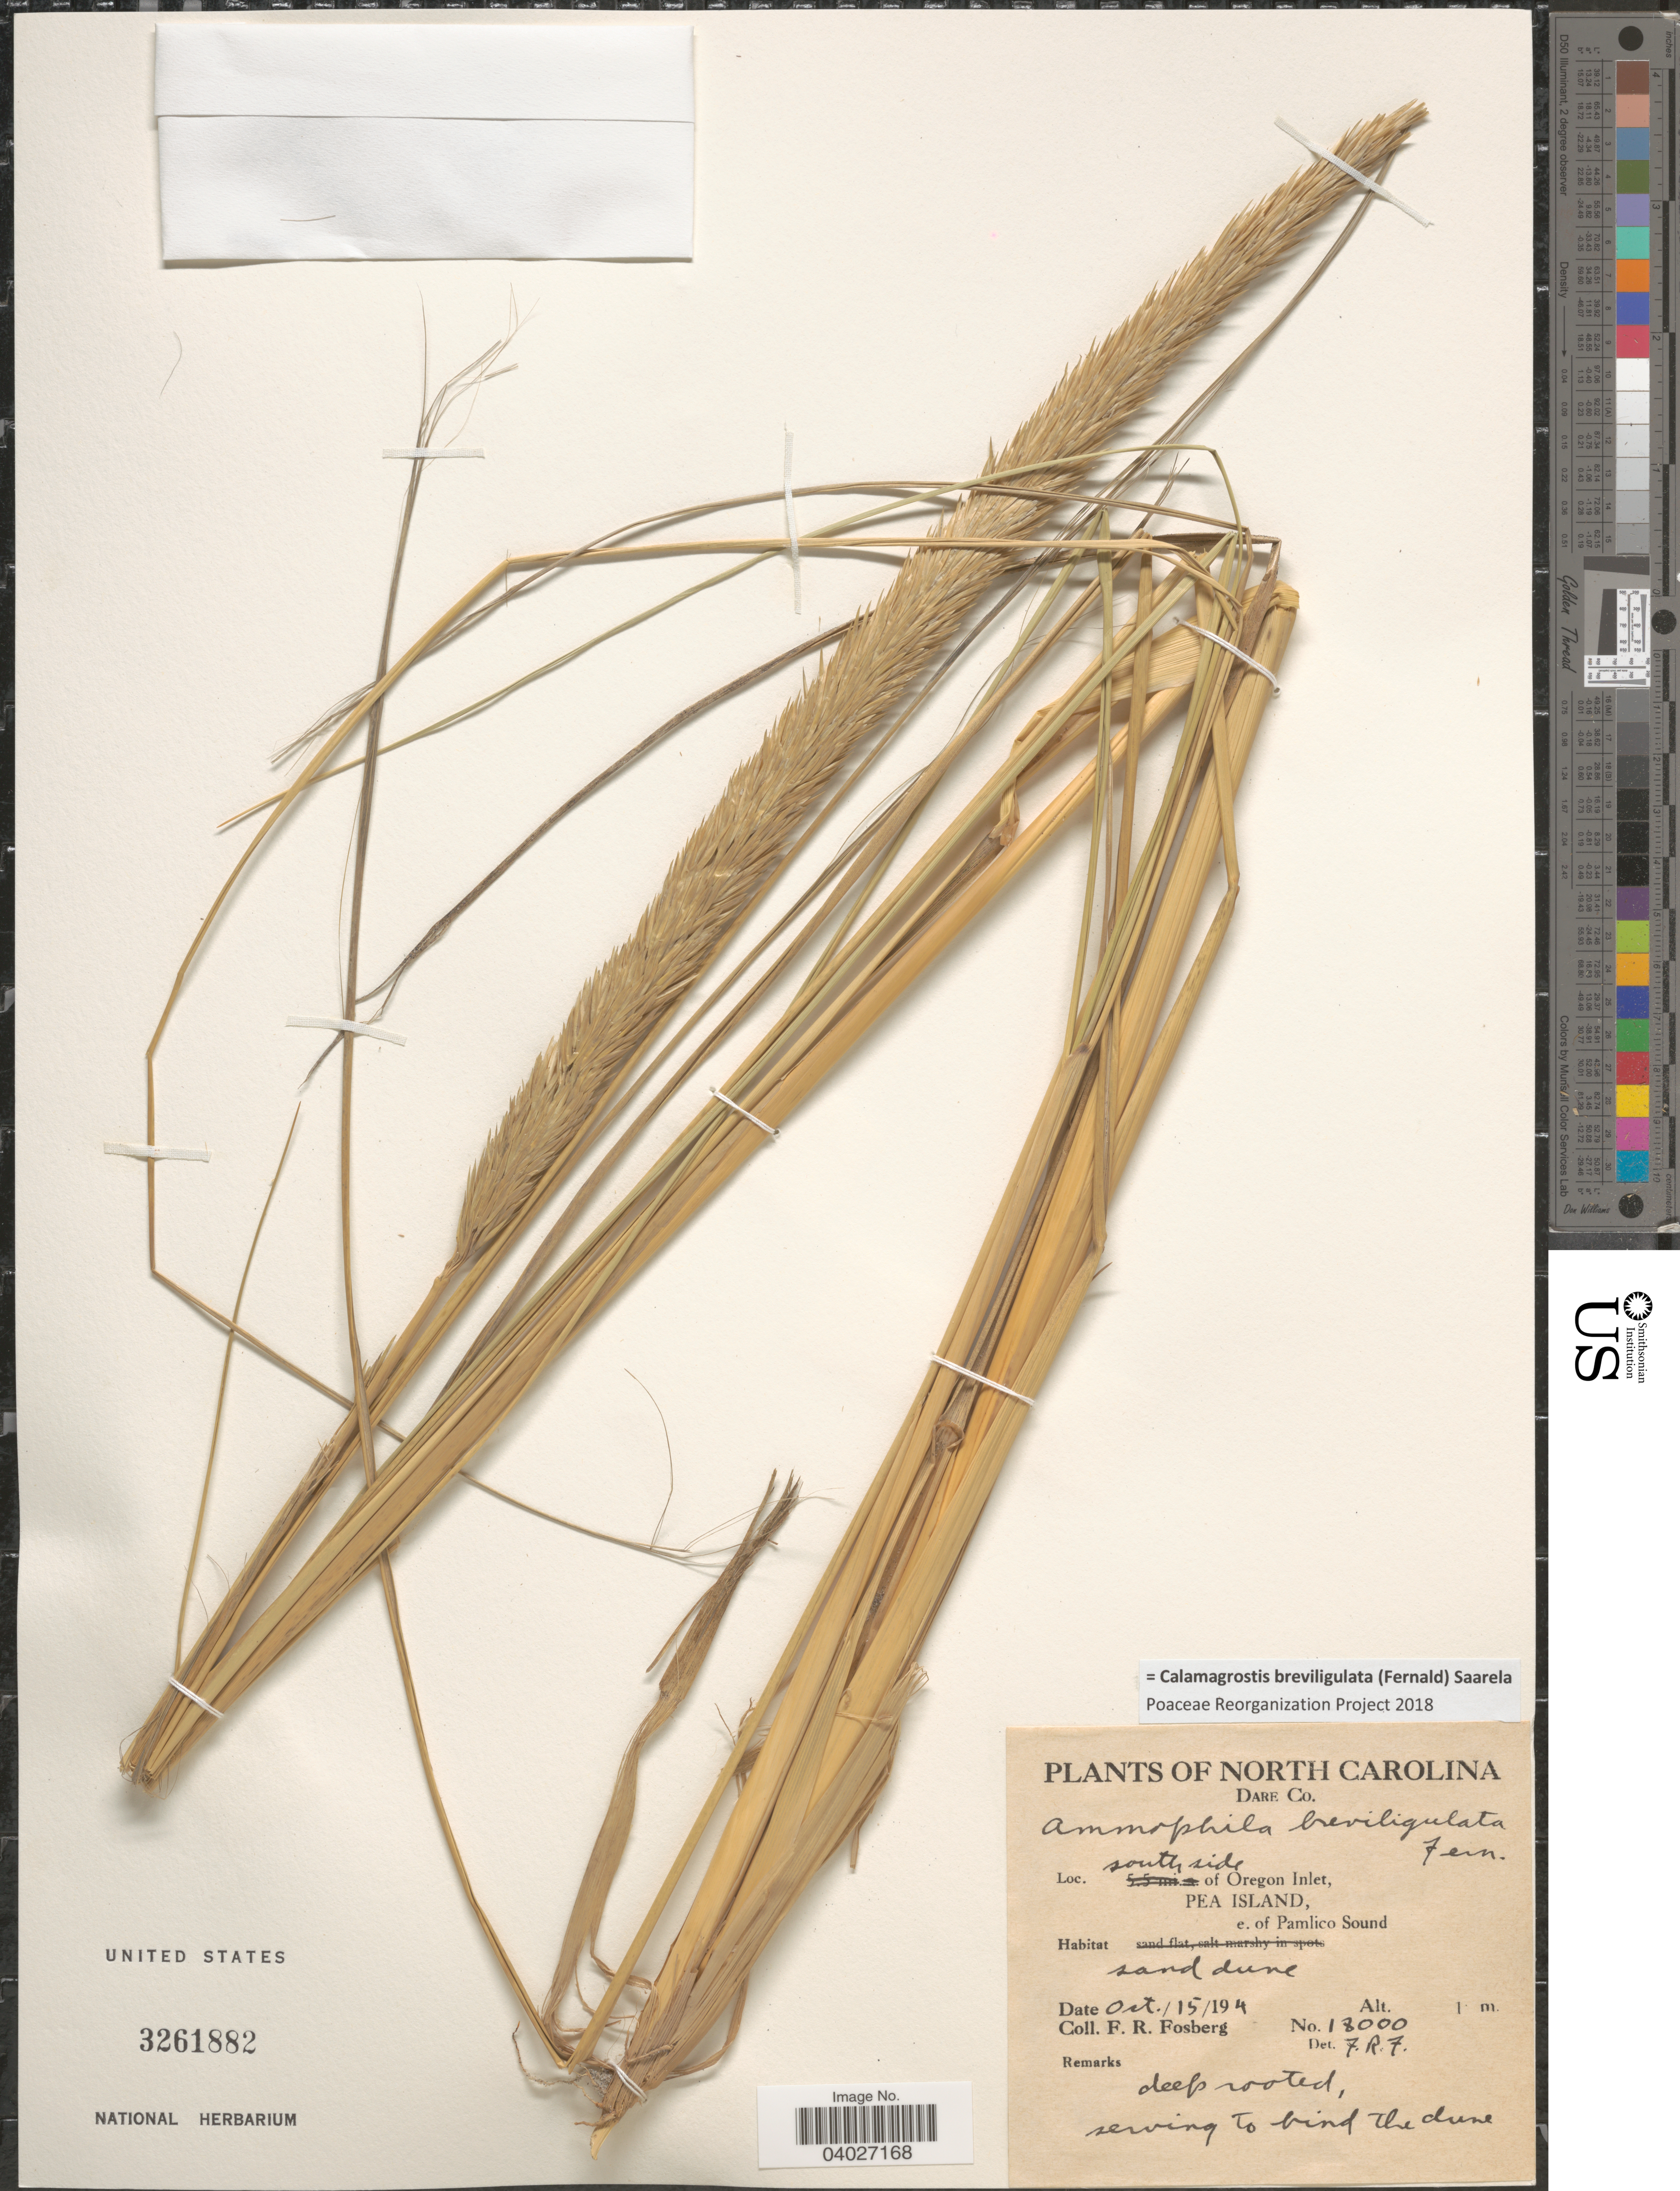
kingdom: Plantae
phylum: Tracheophyta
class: Liliopsida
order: Poales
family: Poaceae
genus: Calamagrostis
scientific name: Calamagrostis breviligulata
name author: (Fernald) Saarela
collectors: F. R. Fosberg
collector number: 18000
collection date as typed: Oct. 15 194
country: United States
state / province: North Carolina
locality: Dare Co. South side of Oregon Inlet, Pea Island, e. of Pamilco Sound.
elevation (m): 1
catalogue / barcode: US 3261882